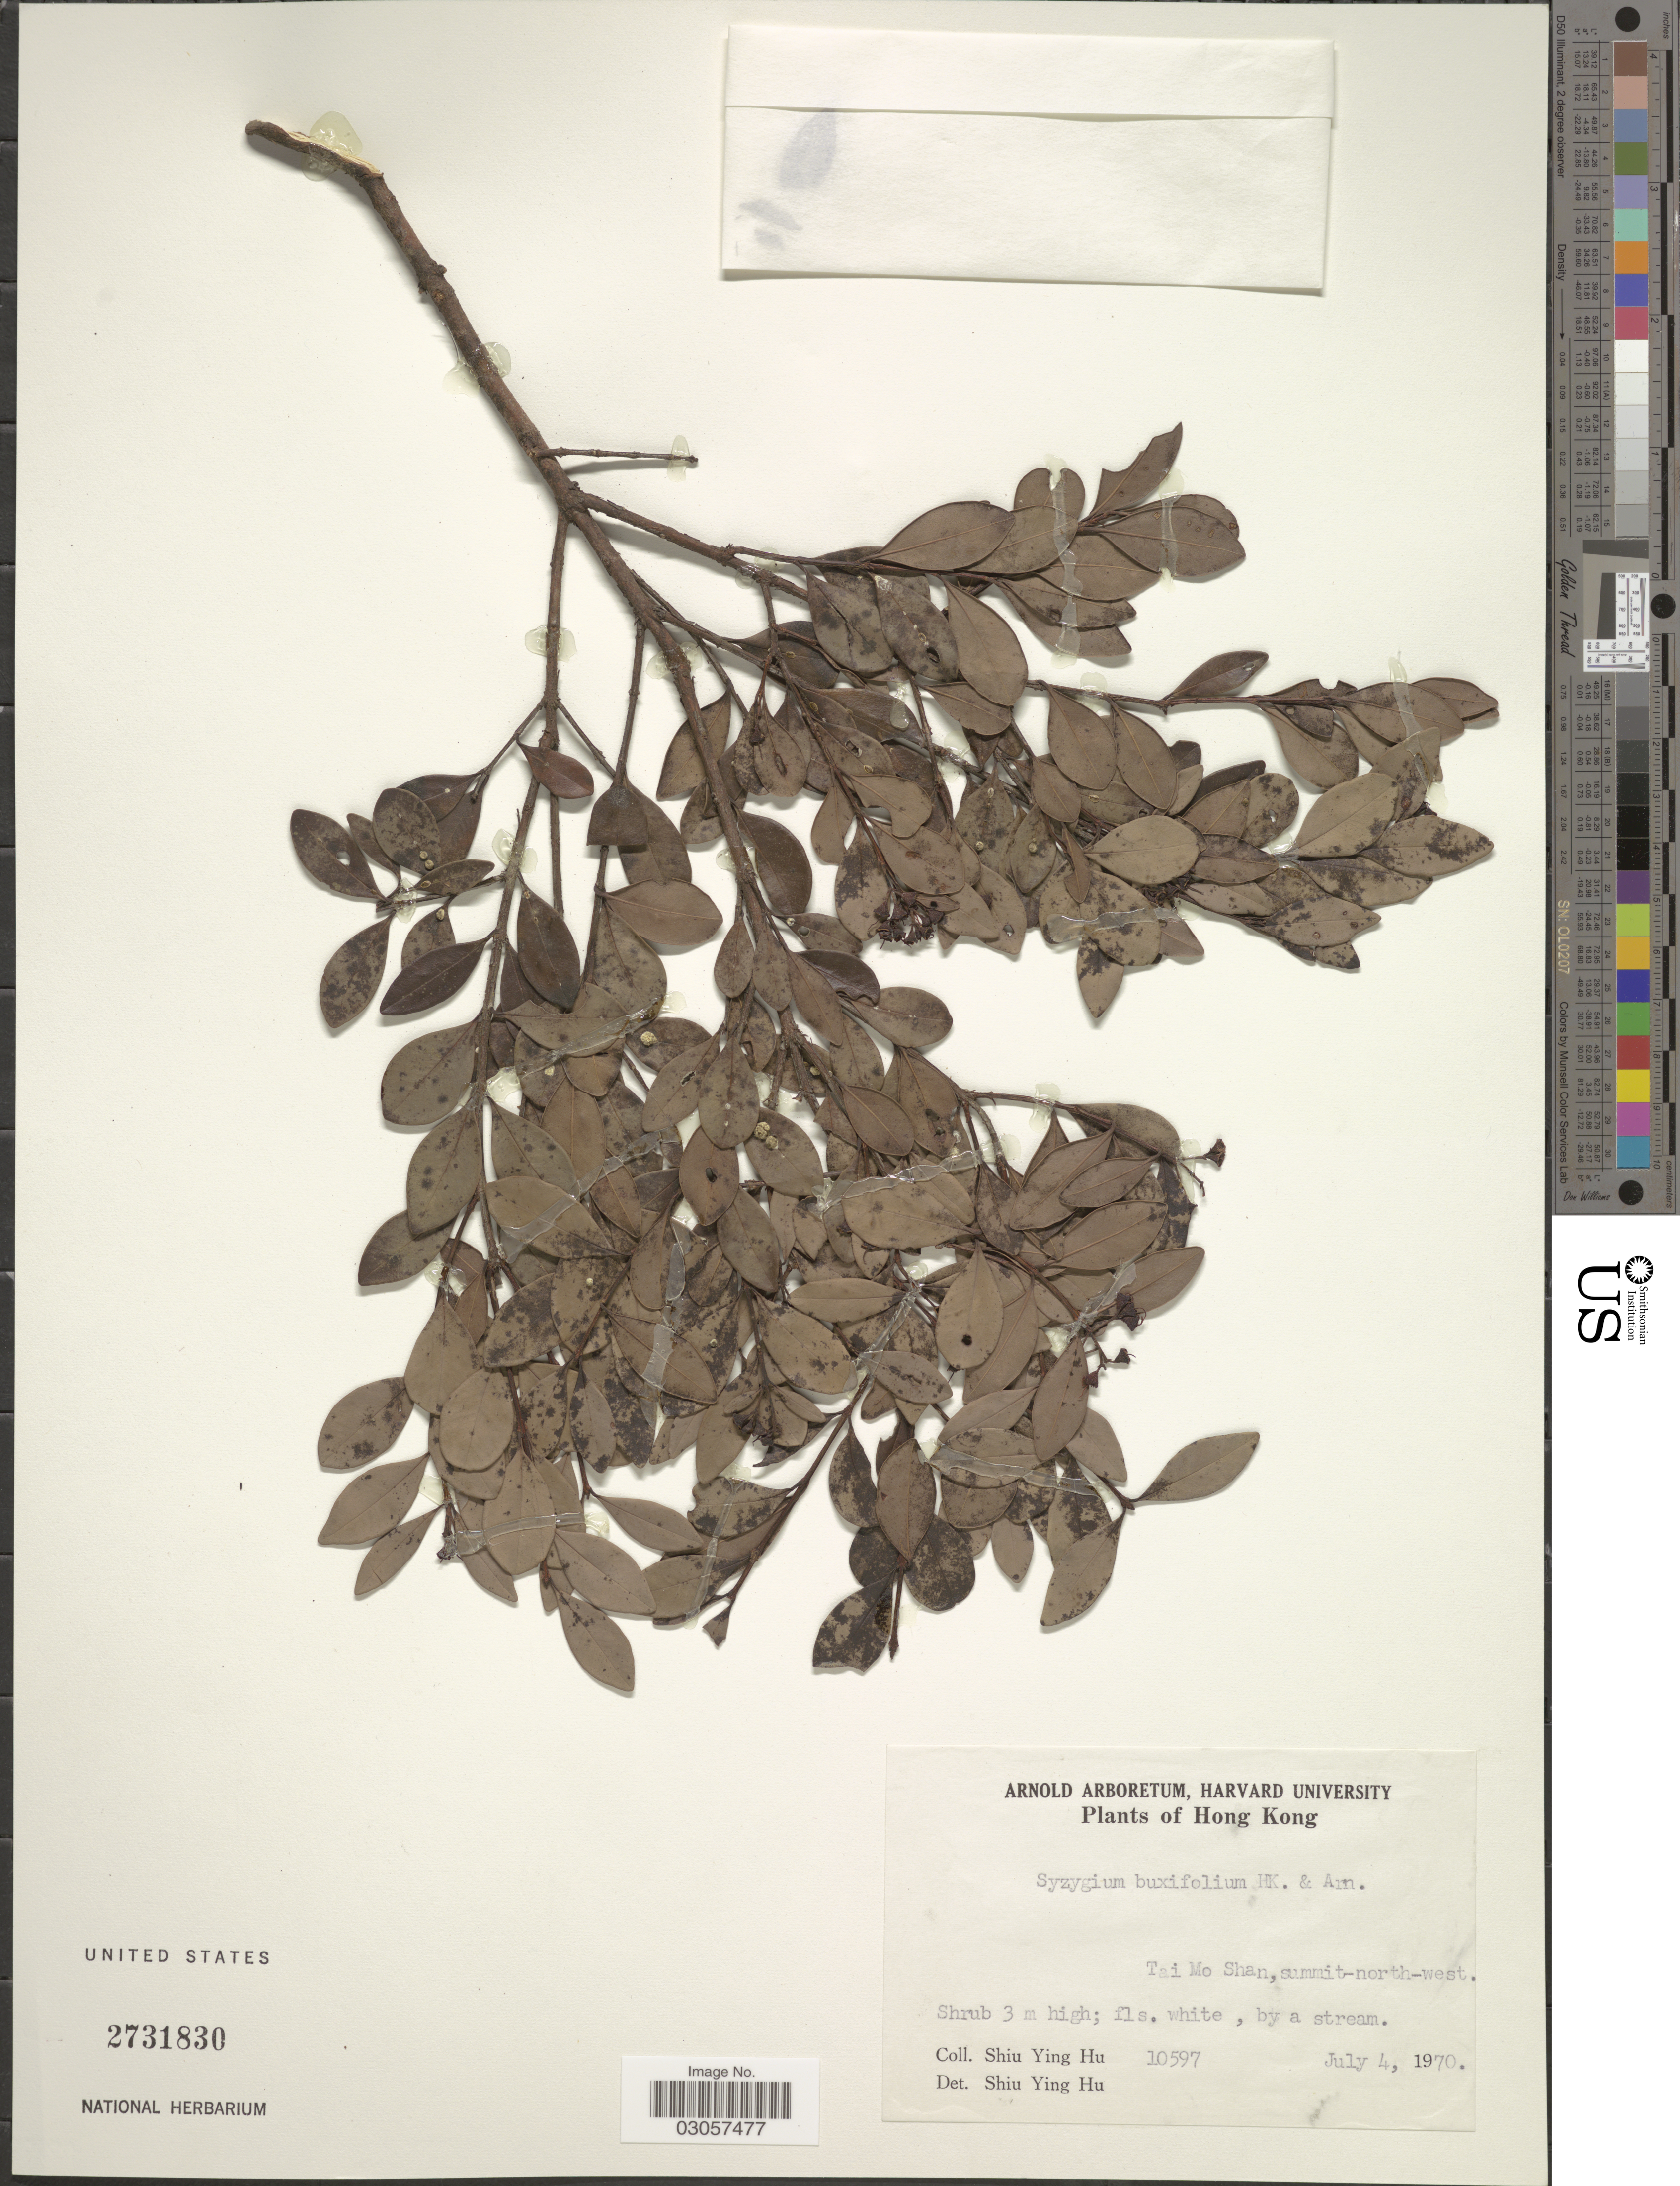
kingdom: Plantae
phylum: Tracheophyta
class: Magnoliopsida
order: Myrtales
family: Myrtaceae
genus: Syzygium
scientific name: Syzygium buxifolium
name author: Hook. & Arn.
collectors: S. Y. Hu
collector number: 10597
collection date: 1970-07-04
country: China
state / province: Hong Kong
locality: Tai Mo Shan, summit-north-west.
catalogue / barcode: US 2731830